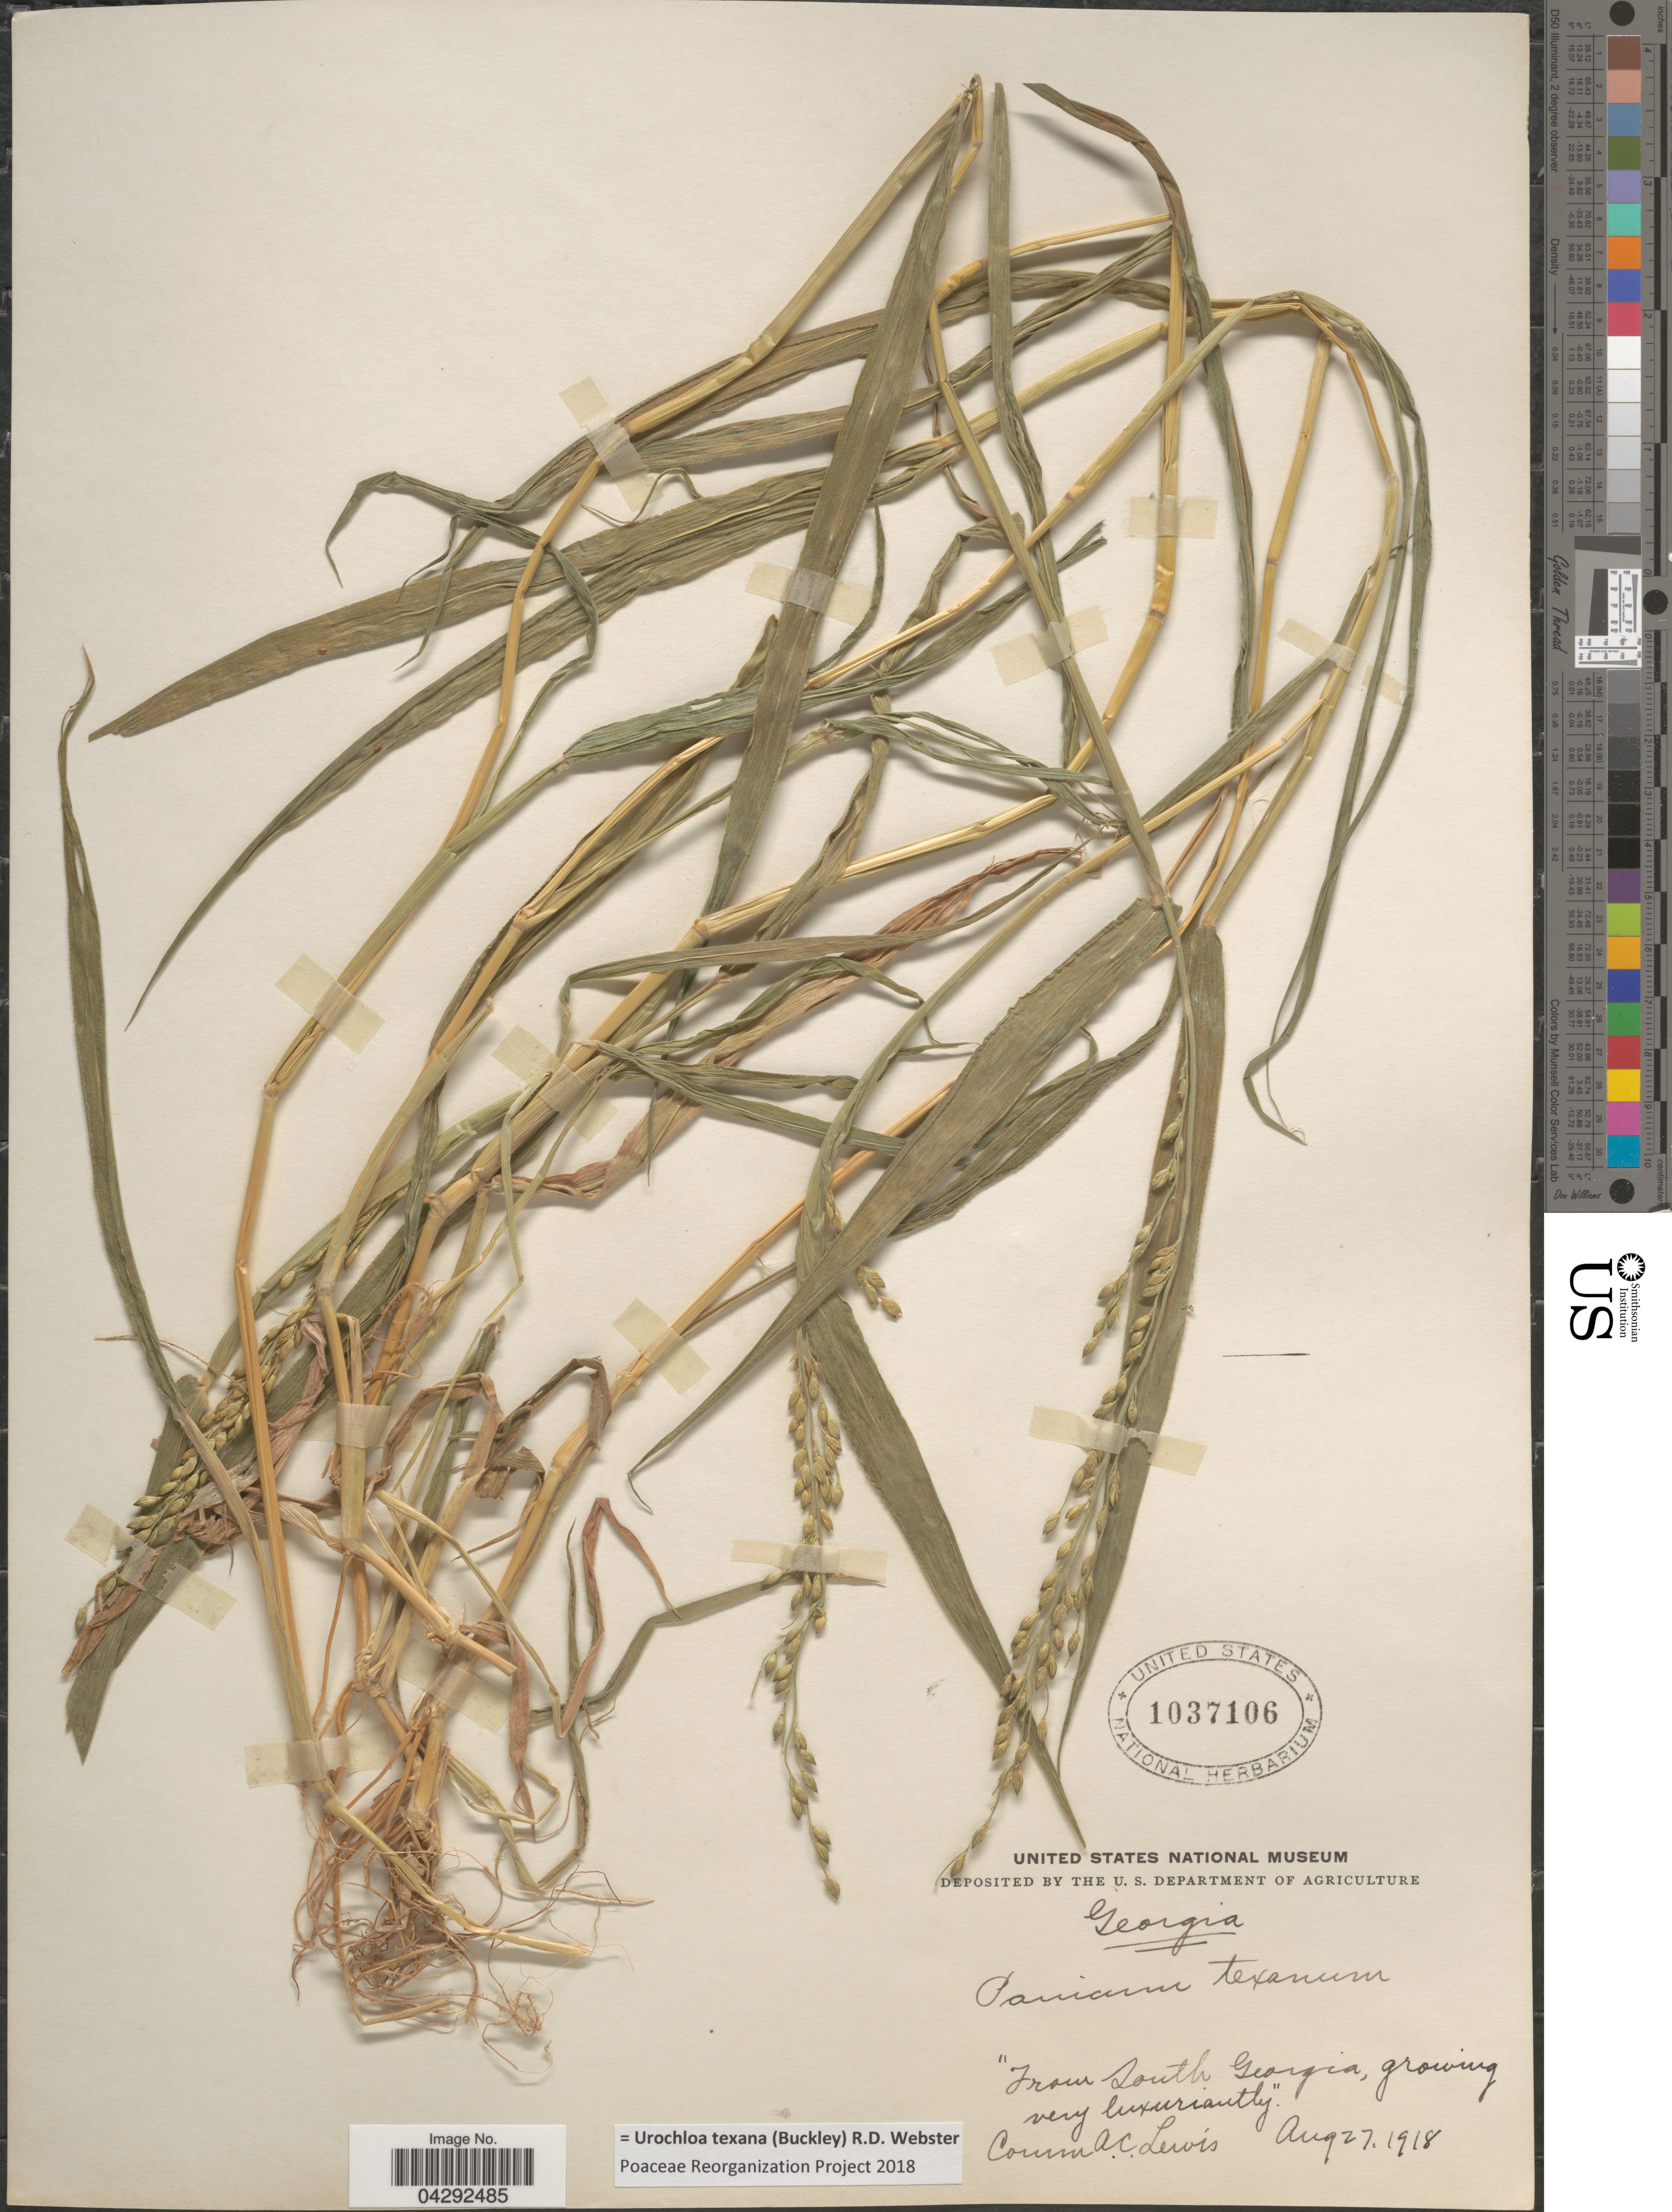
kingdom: Plantae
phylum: Tracheophyta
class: Liliopsida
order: Poales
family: Poaceae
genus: Urochloa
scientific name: Urochloa texana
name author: (Buckley) R.D. Webster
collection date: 1918-08-27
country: United States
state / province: Georgia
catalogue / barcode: US 1037106